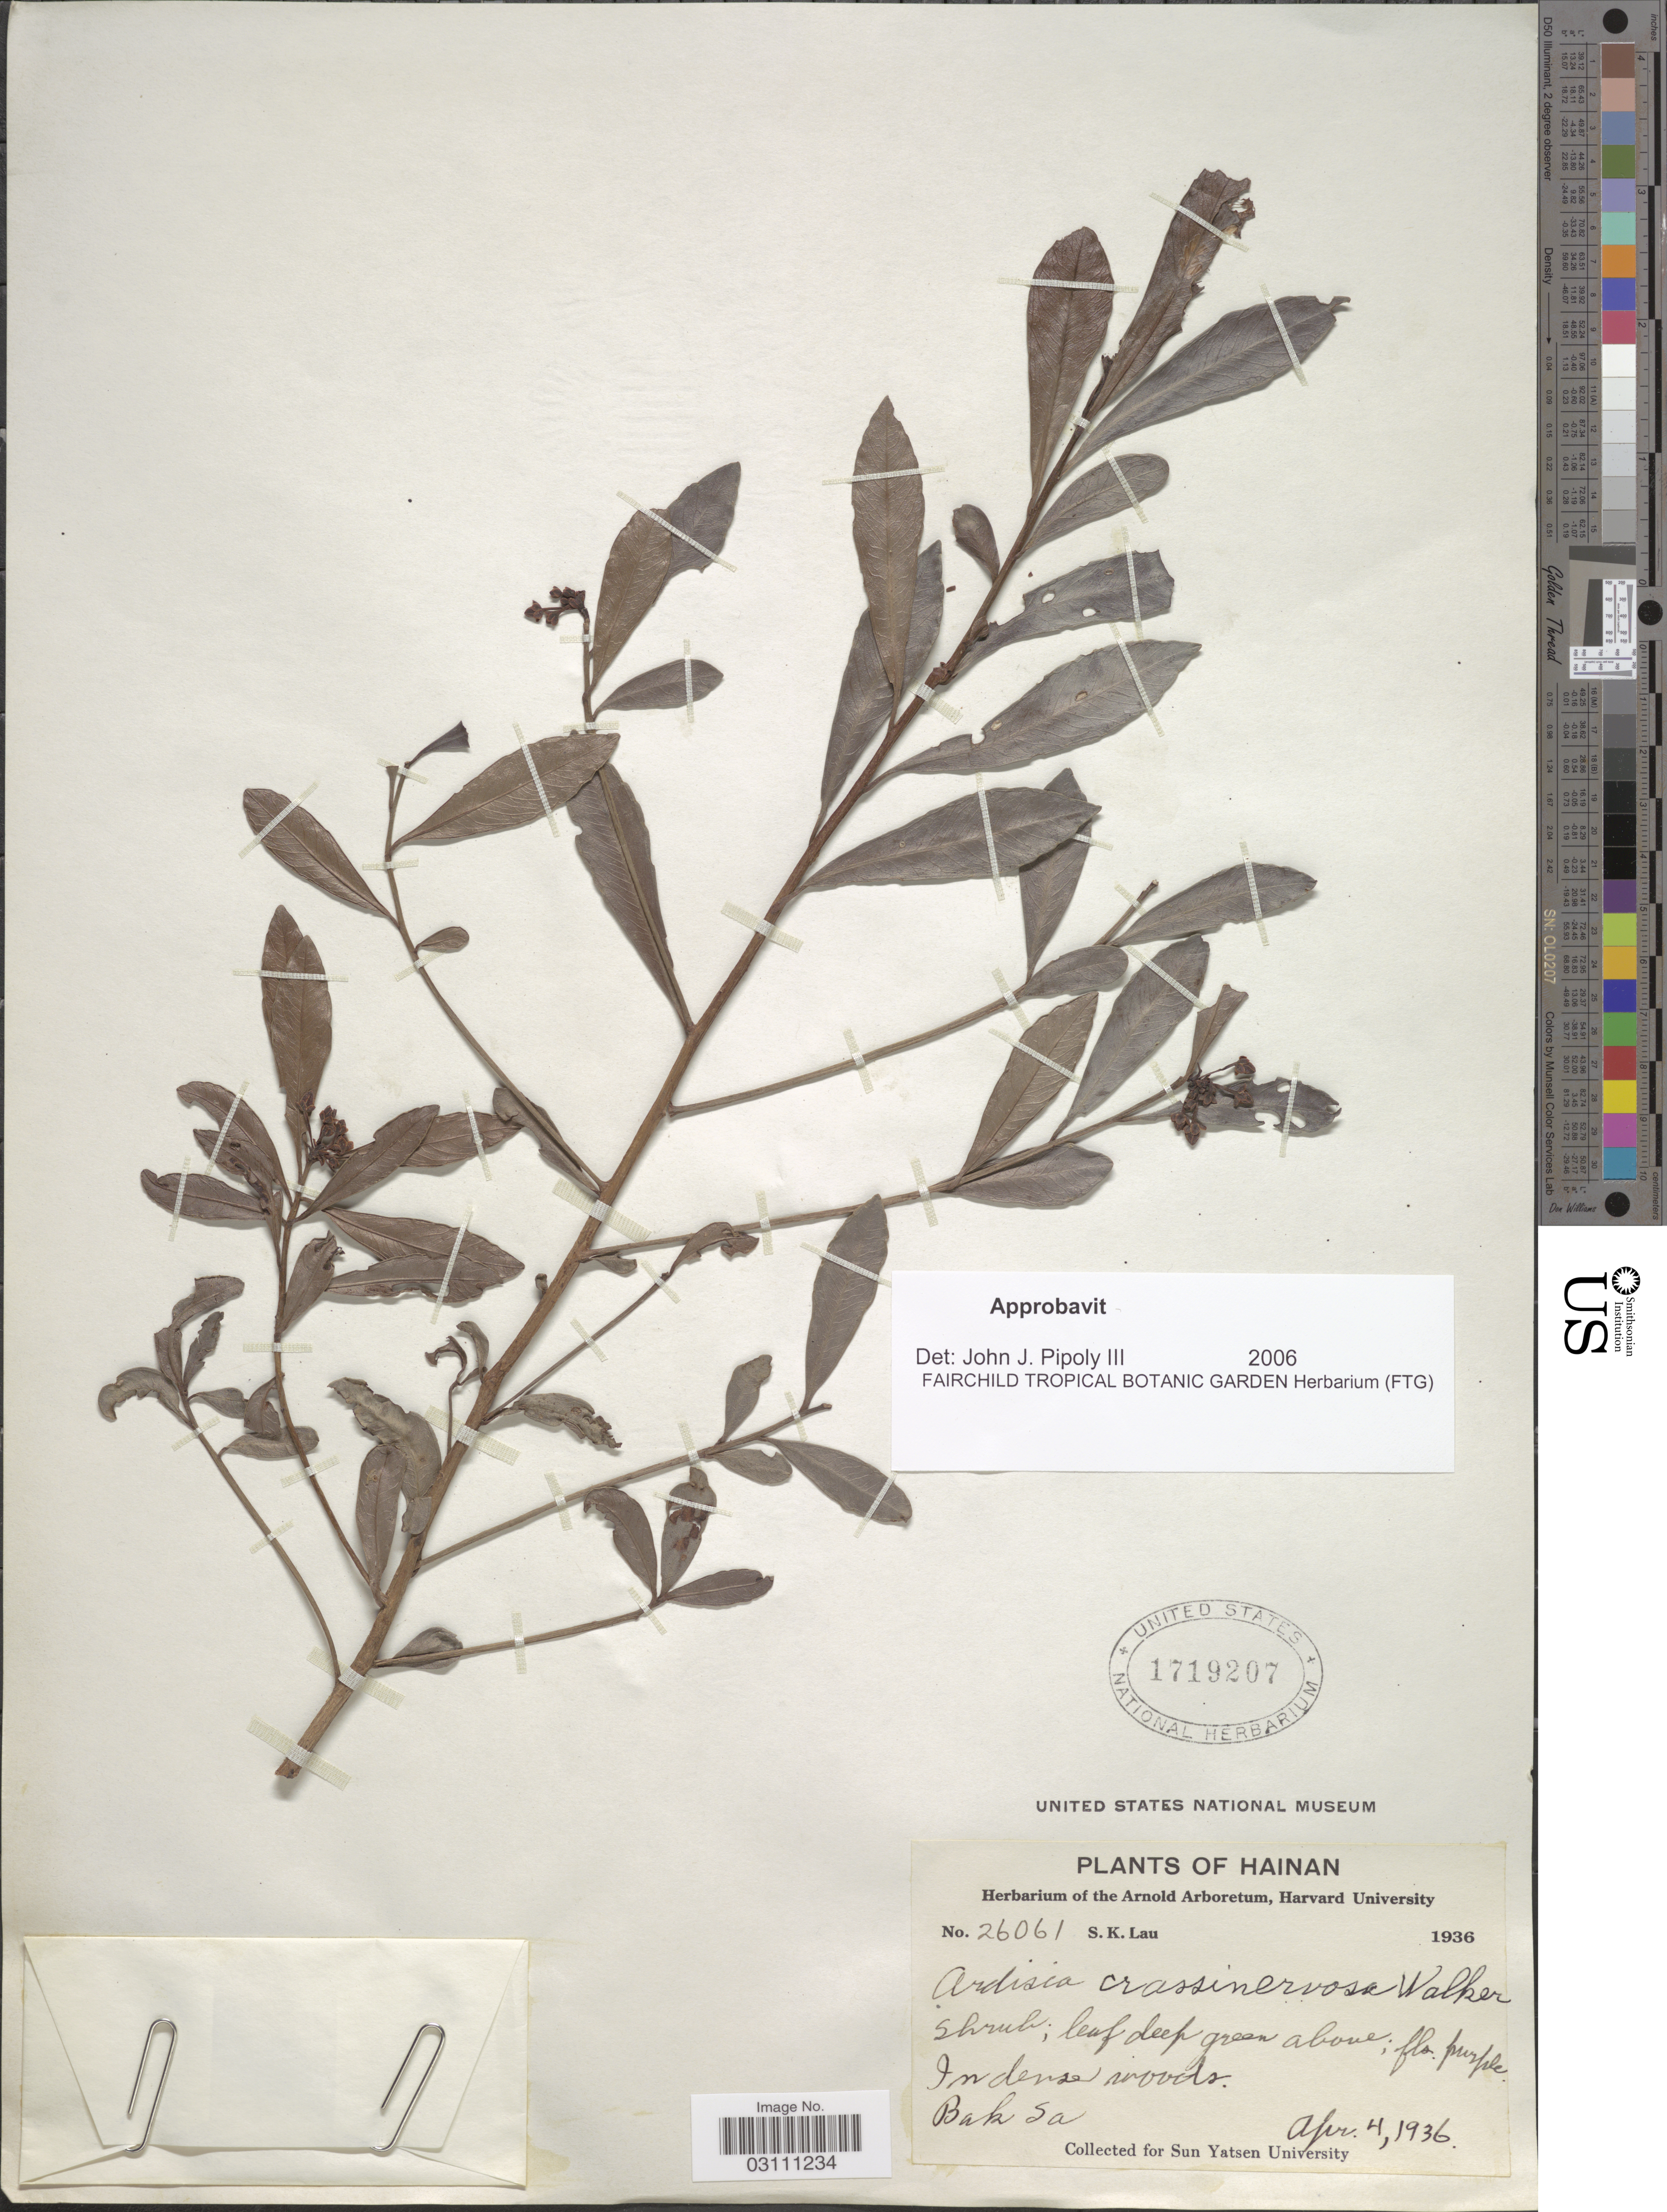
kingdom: Plantae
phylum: Tracheophyta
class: Magnoliopsida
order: Ericales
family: Primulaceae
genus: Ardisia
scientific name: Ardisia crassinervosa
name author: E. Walker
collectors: S. K. Lau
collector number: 26061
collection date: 1936-04-04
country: China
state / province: Hainan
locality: Bak Sa.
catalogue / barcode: US 1719207